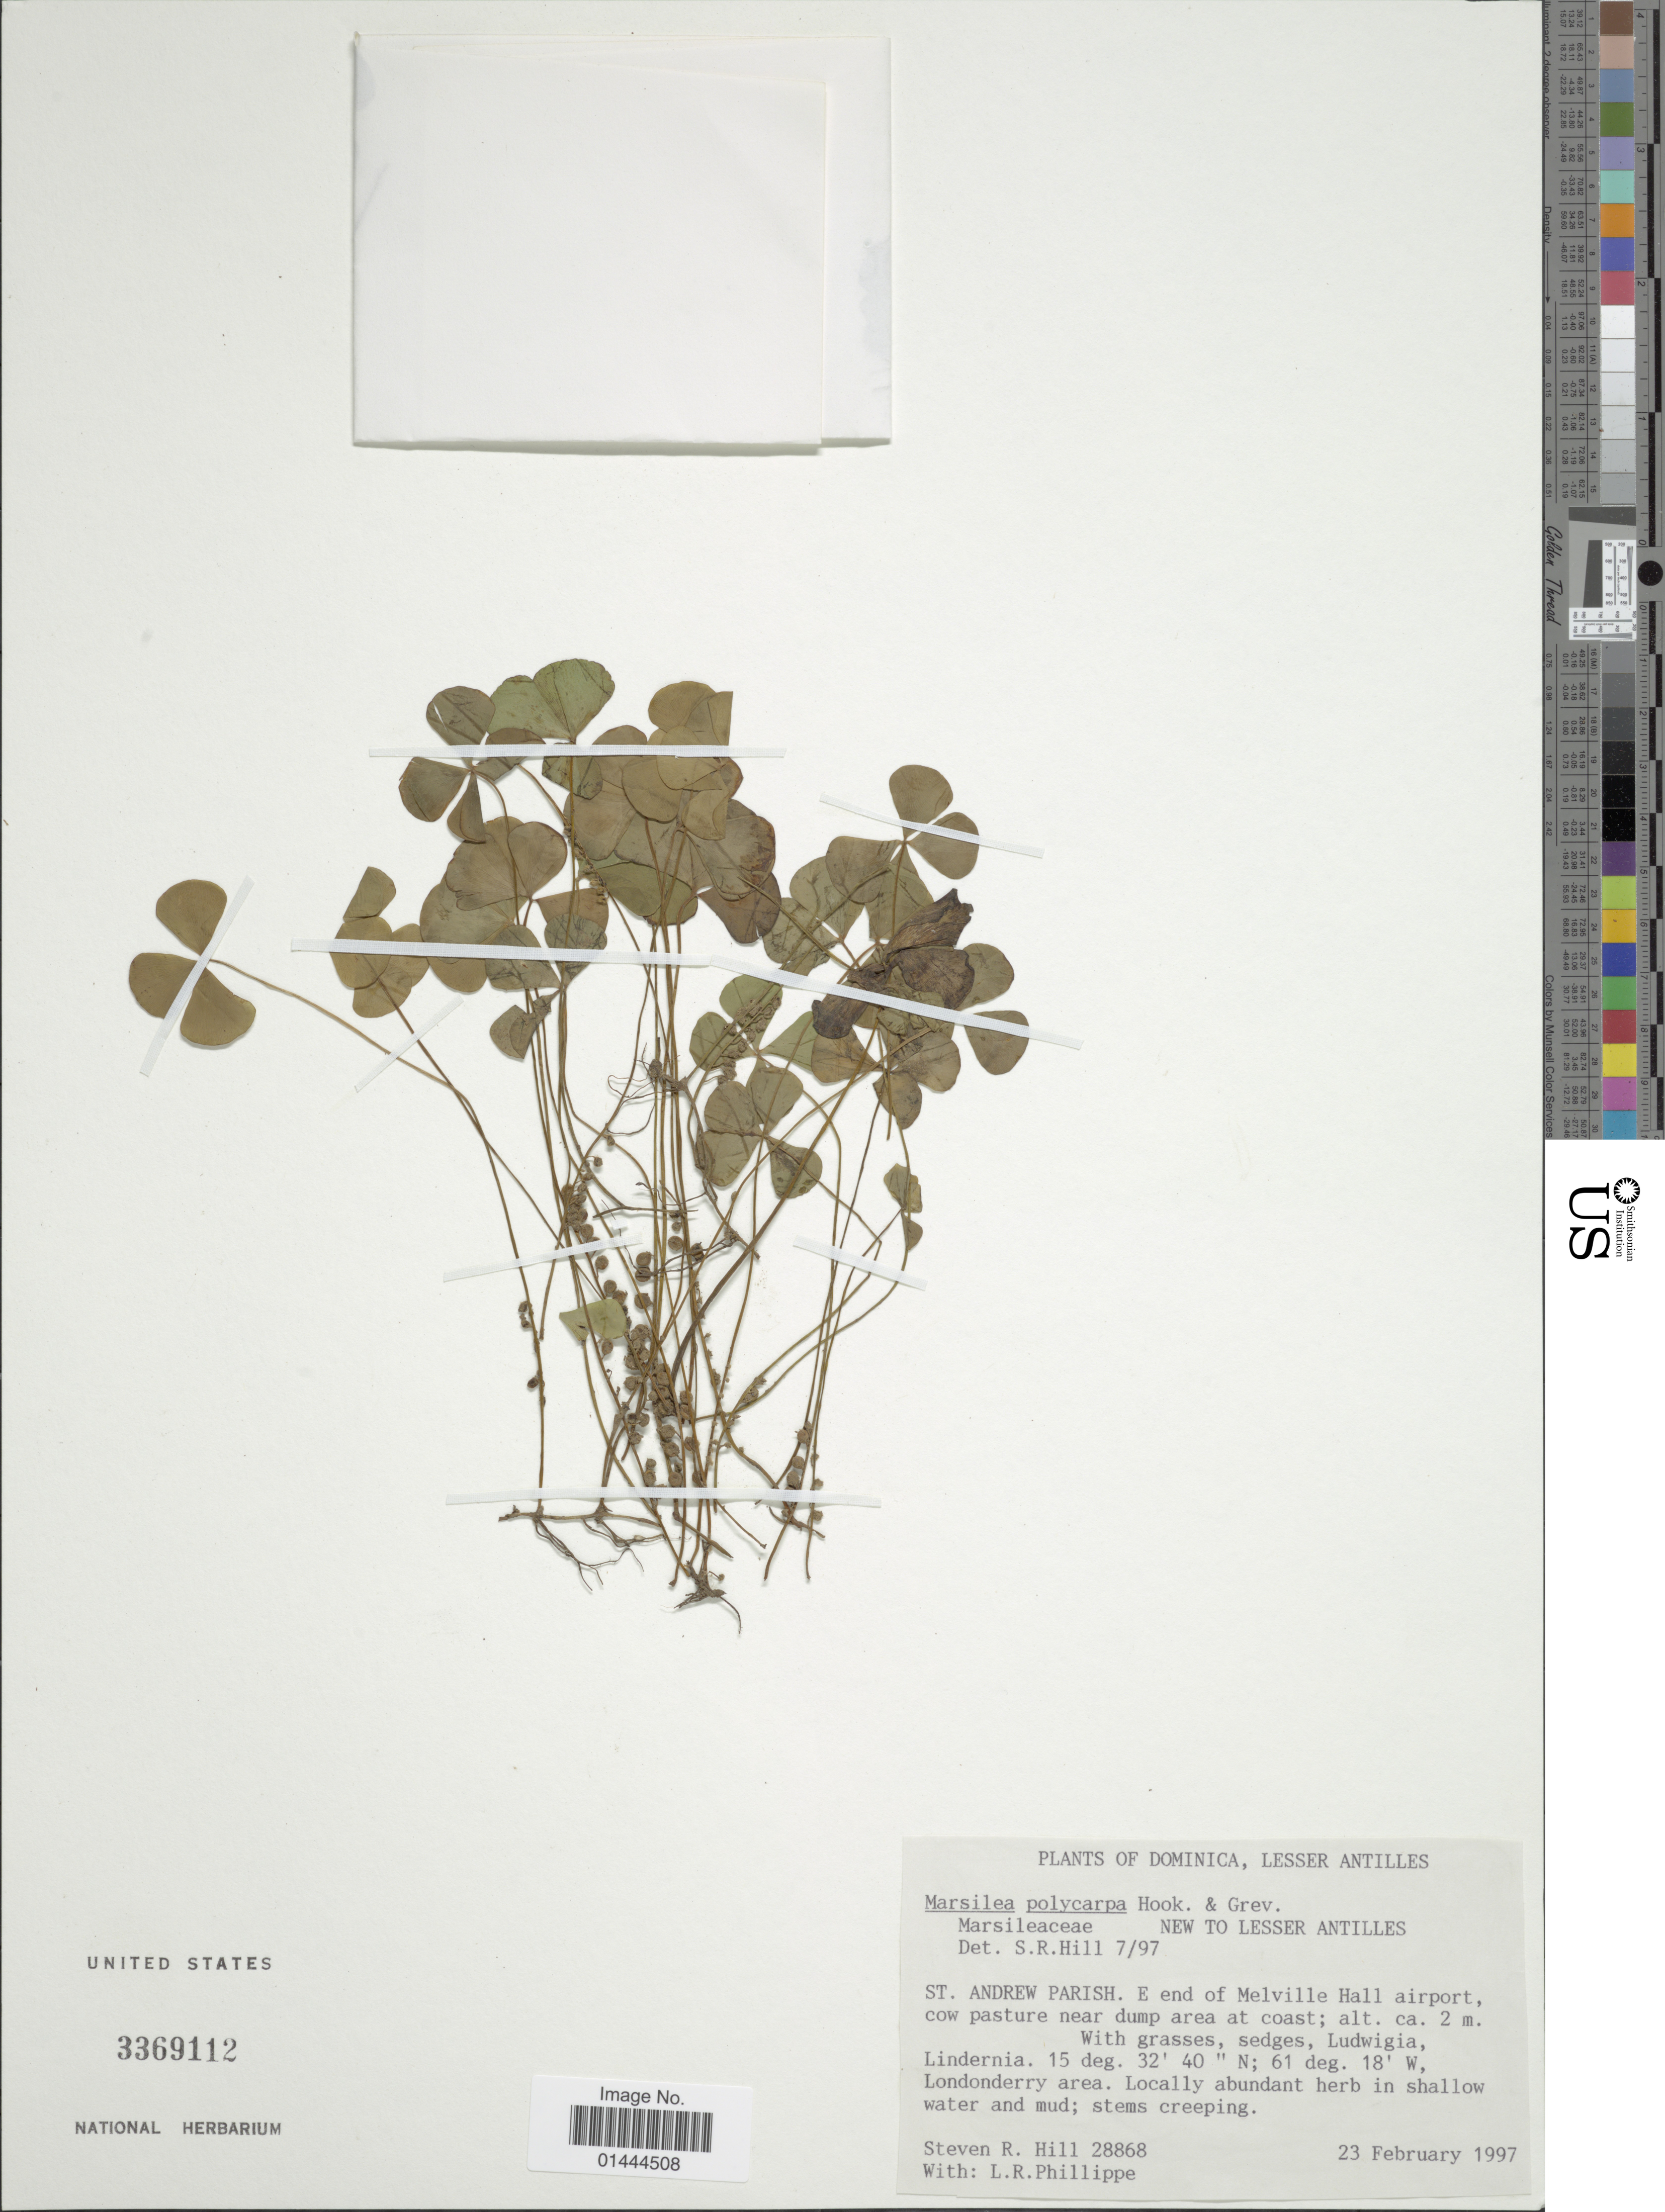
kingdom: Plantae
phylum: Tracheophyta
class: Polypodiopsida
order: Salviniales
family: Marsileaceae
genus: Marsilea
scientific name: Marsilea polycarpa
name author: Hook. & Grev.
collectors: S. Hill & L. Phillippe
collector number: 28868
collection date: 1997-02-23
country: Dominica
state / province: St. Andrew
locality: Lesser Antilles, St. Andrew Parish, E end of Melville Hall airport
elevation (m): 2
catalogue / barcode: US 3369112